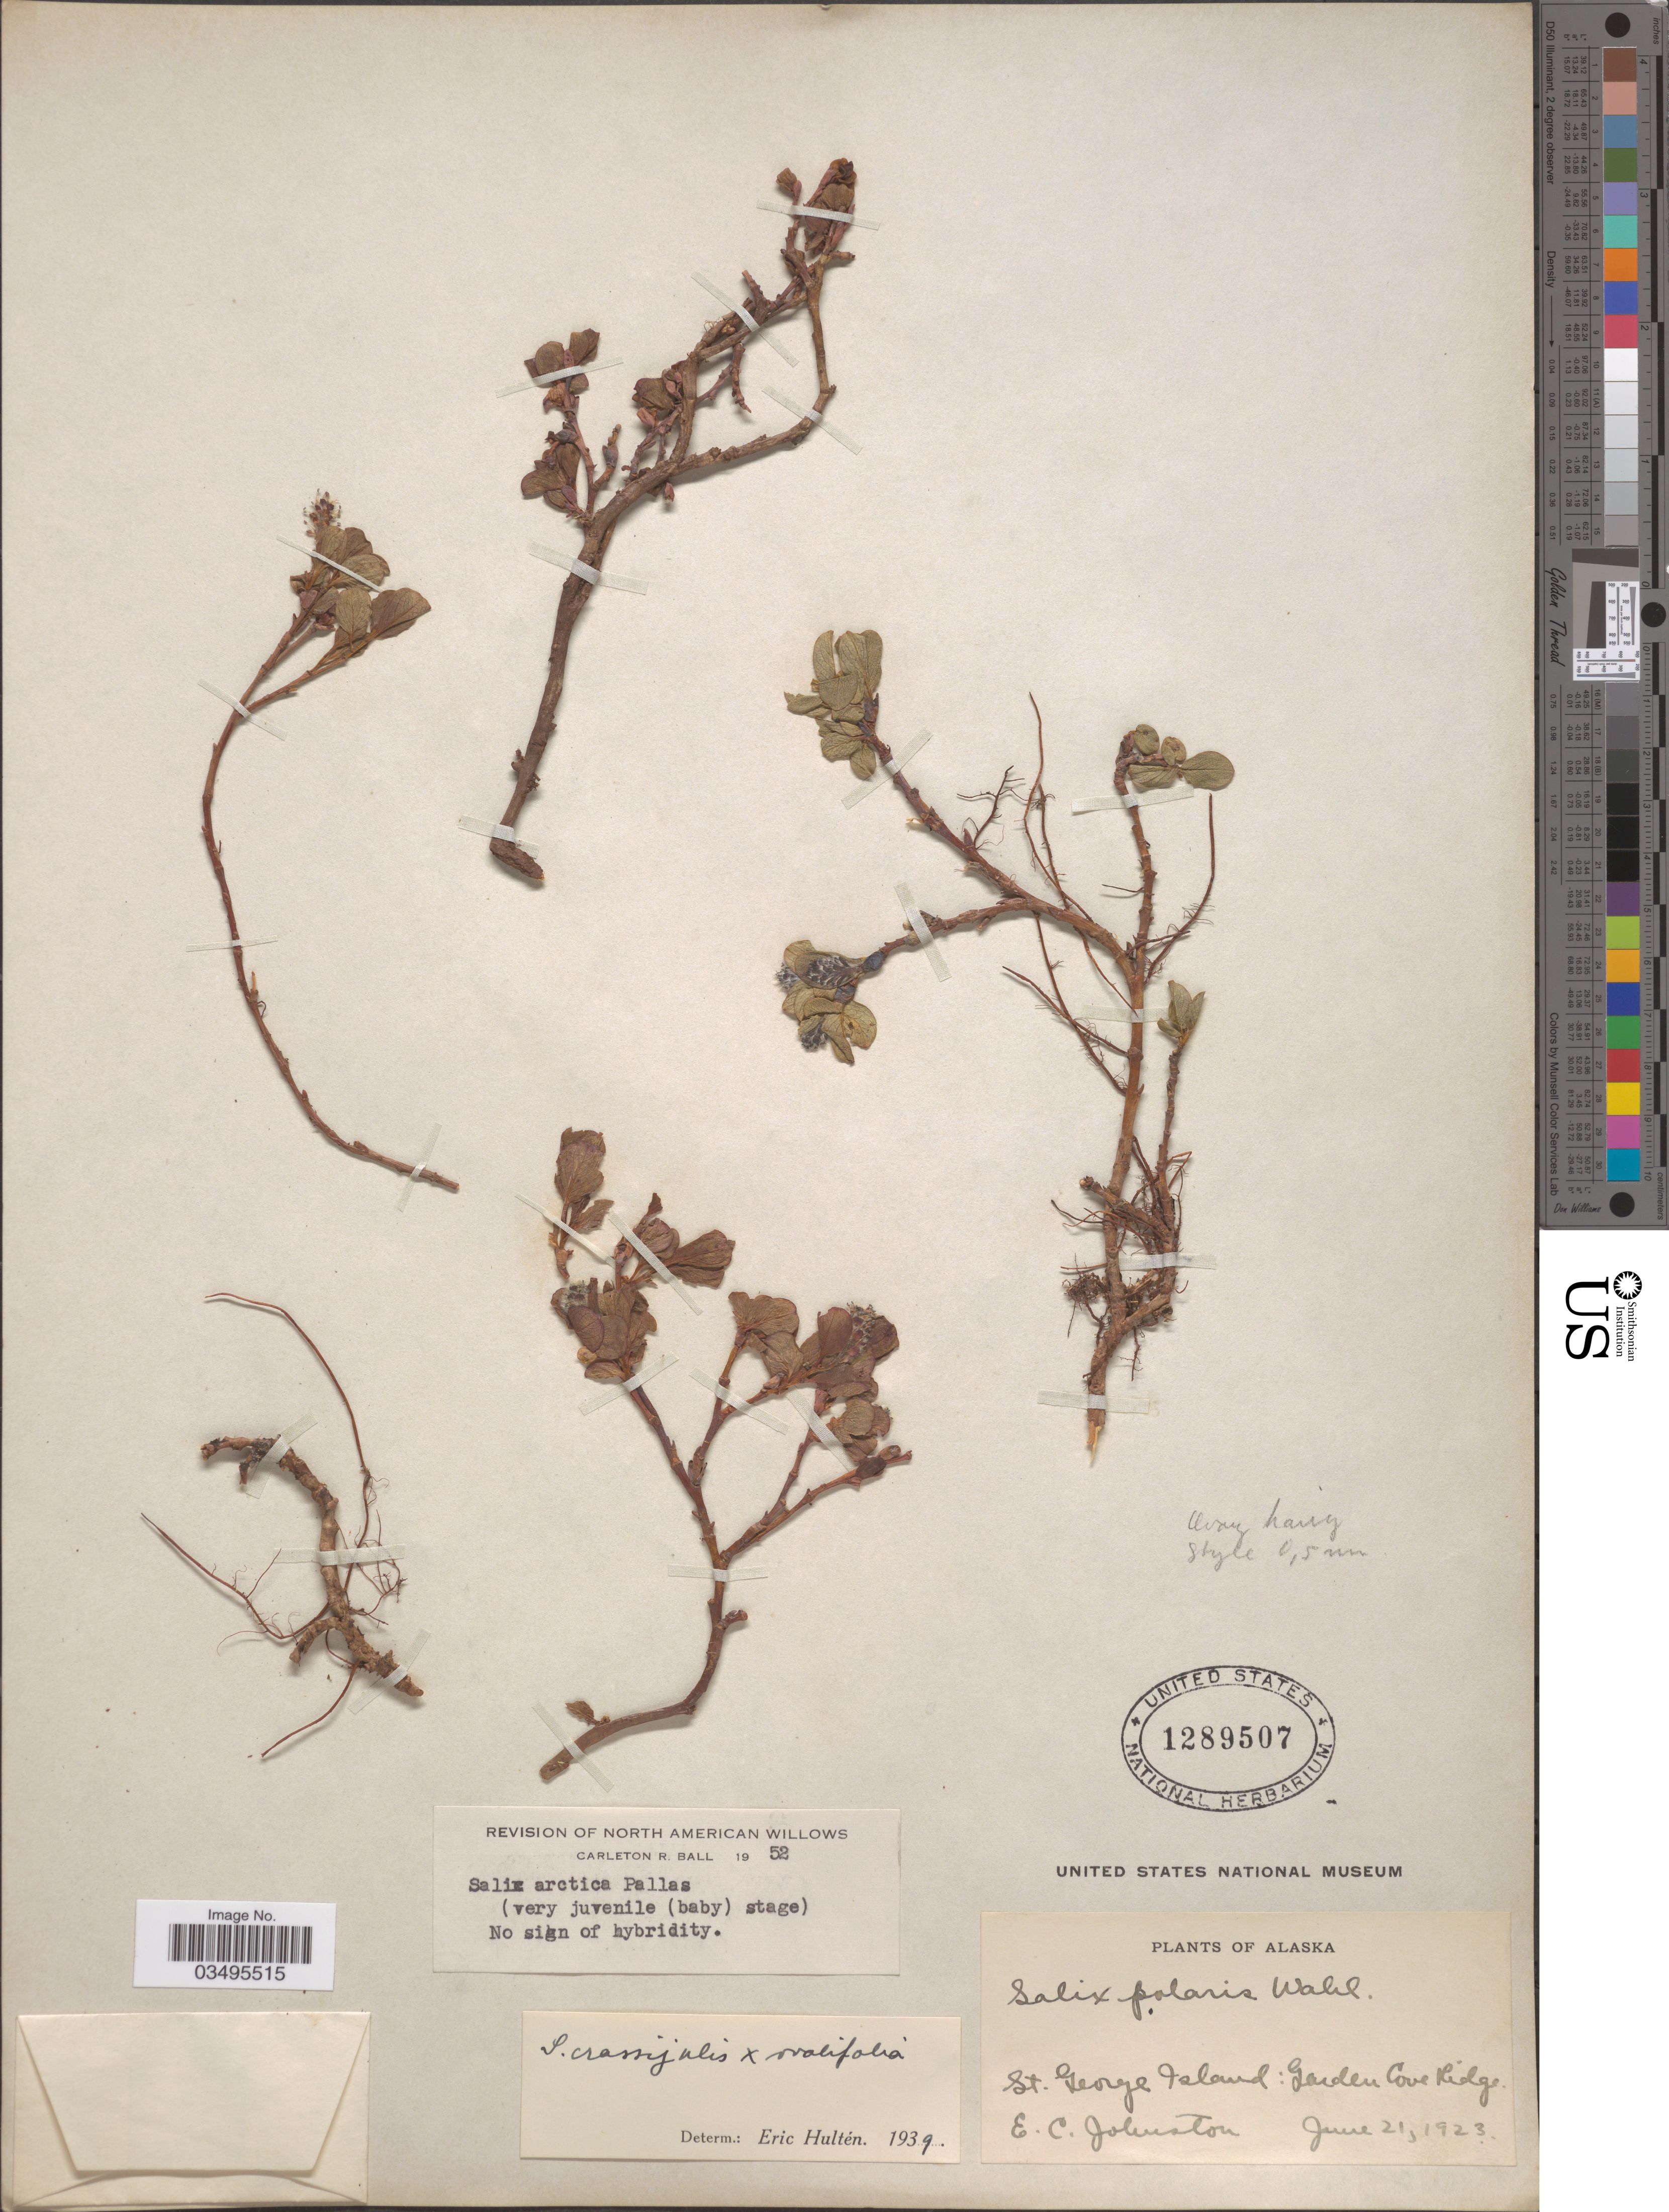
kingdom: Plantae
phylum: Tracheophyta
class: Magnoliopsida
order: Malpighiales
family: Salicaceae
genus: Salix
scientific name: Salix arctica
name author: Pall.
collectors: E. C. Johnston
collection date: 1923-06-21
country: United States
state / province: Alaska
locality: St. George Island: Garden Cove Ridge.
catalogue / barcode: US 1289507